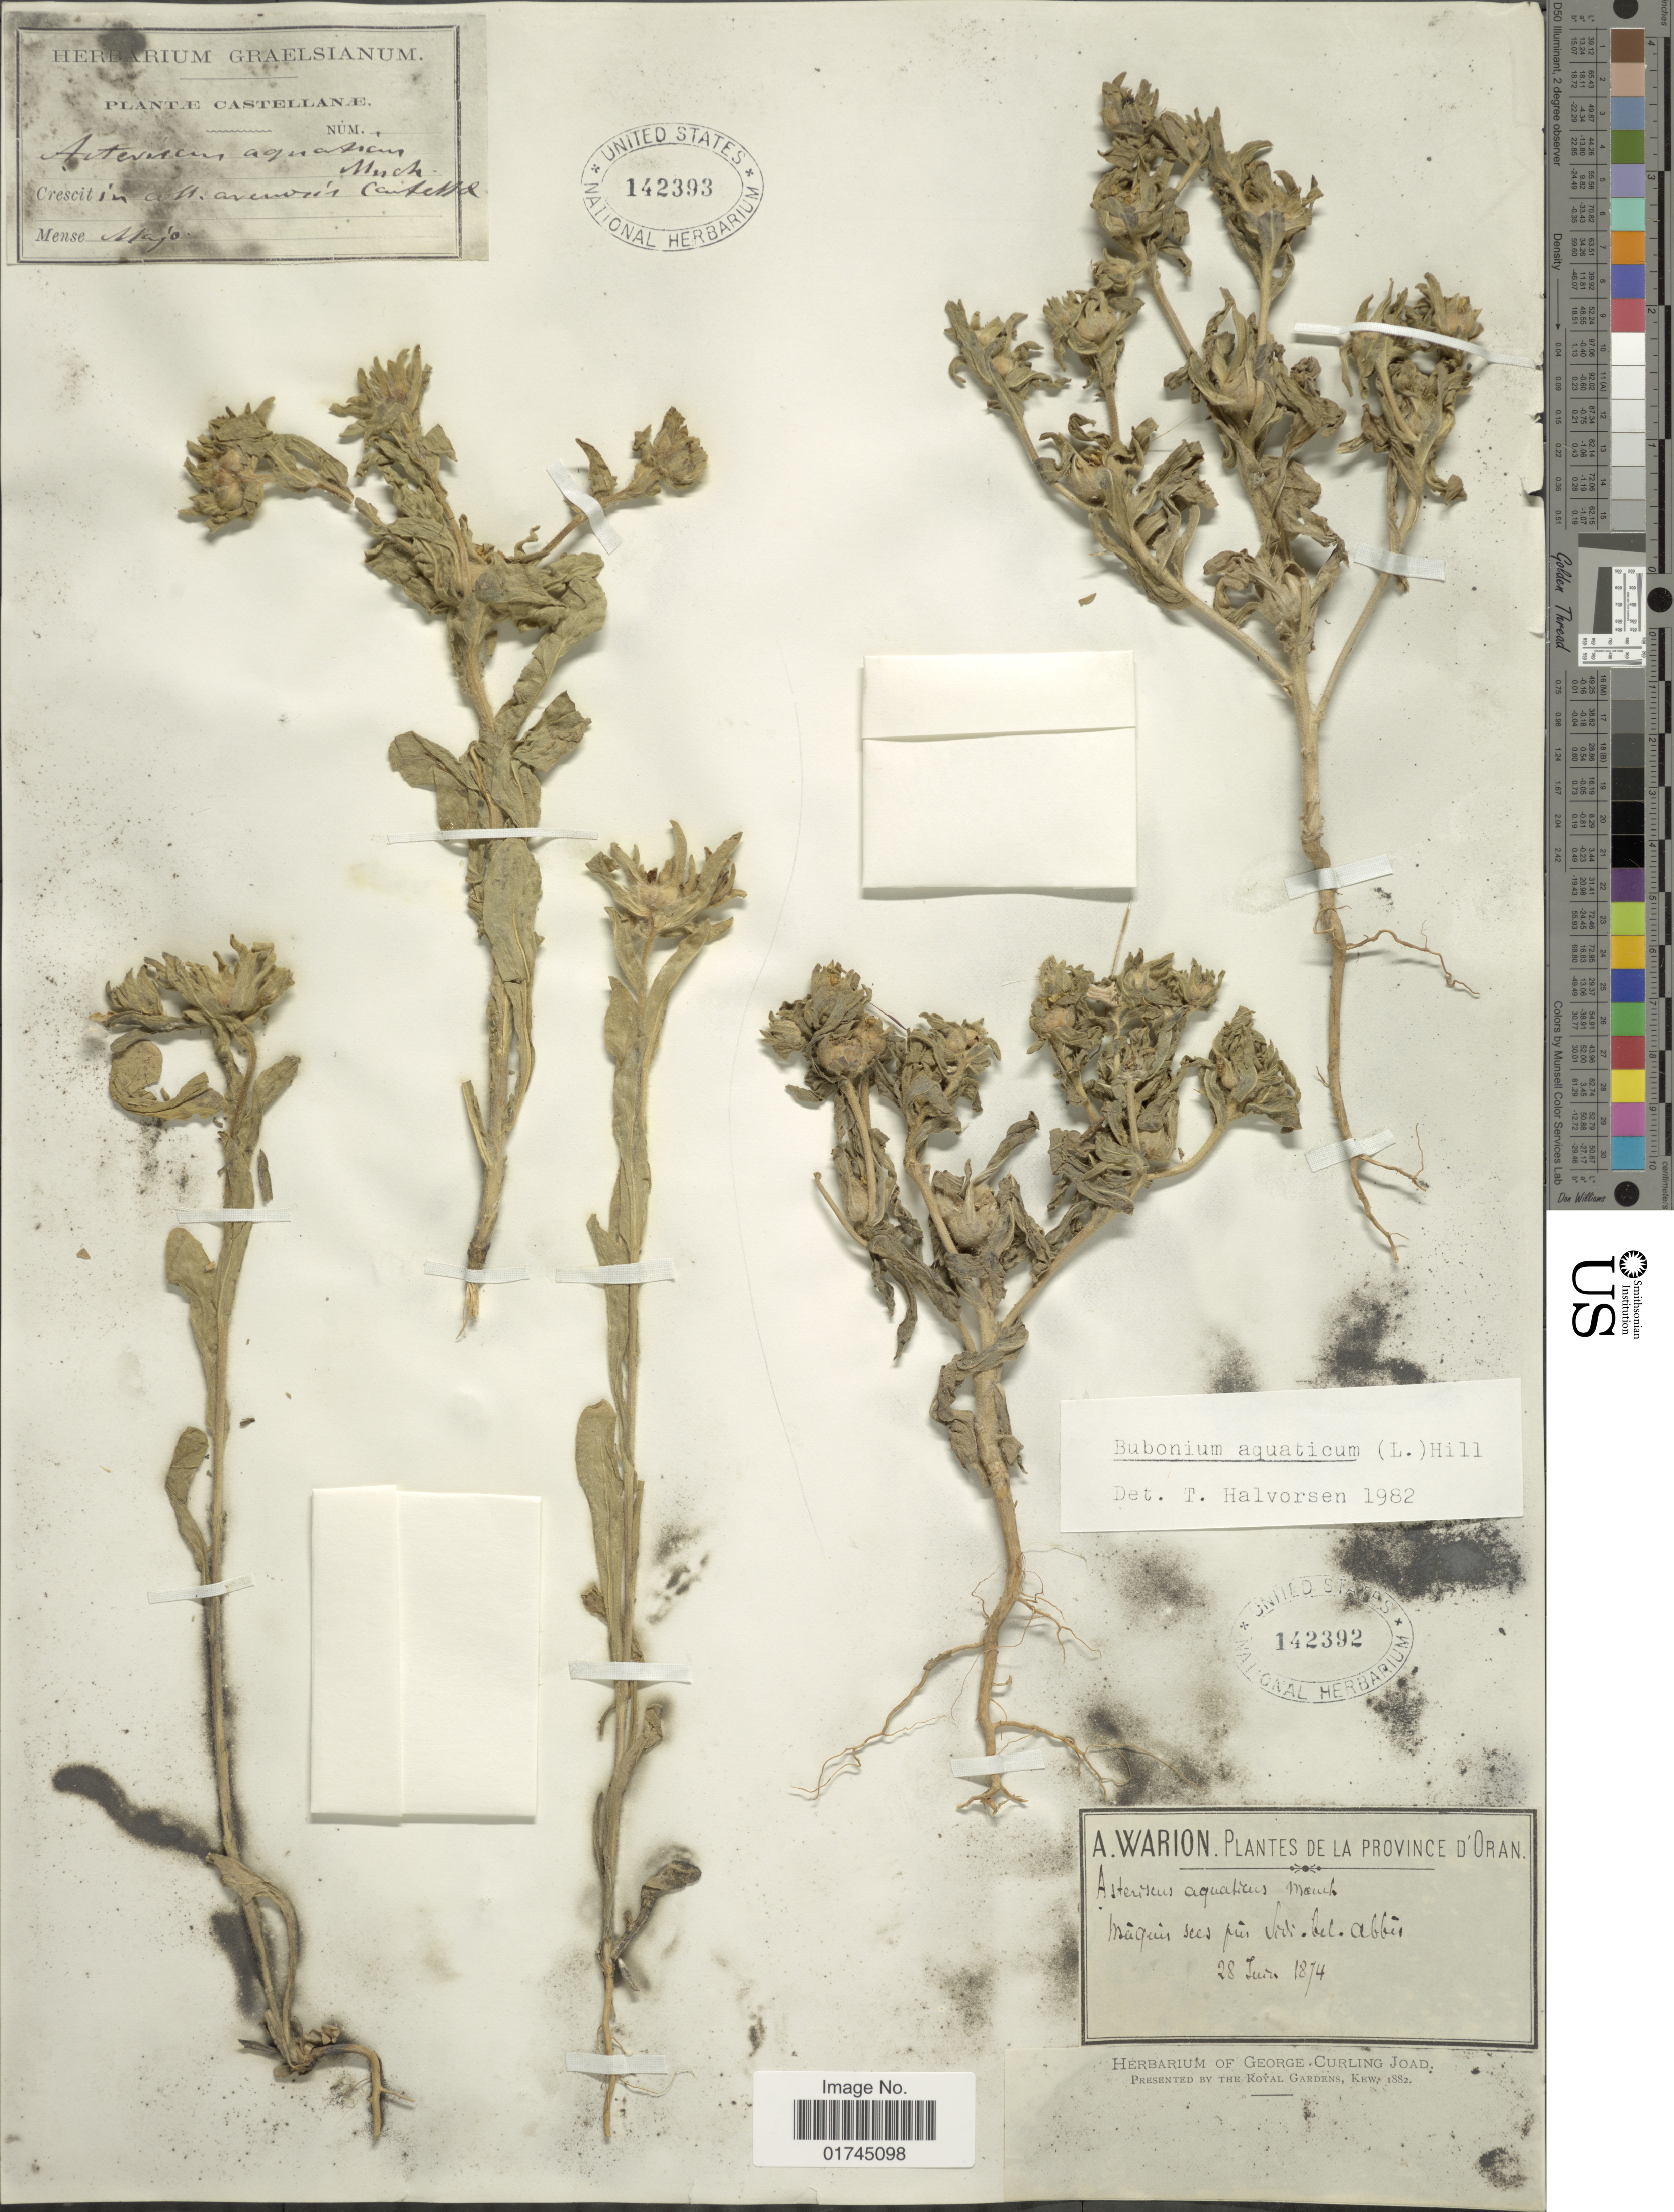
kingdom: Plantae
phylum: Tracheophyta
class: Magnoliopsida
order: Asterales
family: Asteraceae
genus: Nauplius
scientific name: Nauplius aquaticus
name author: (L.) Less.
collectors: Herbarium Graelsianum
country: Algeria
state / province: Oran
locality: Castellianae, in coll. arenosis Cantettela [interpreted]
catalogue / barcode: US 142393-2